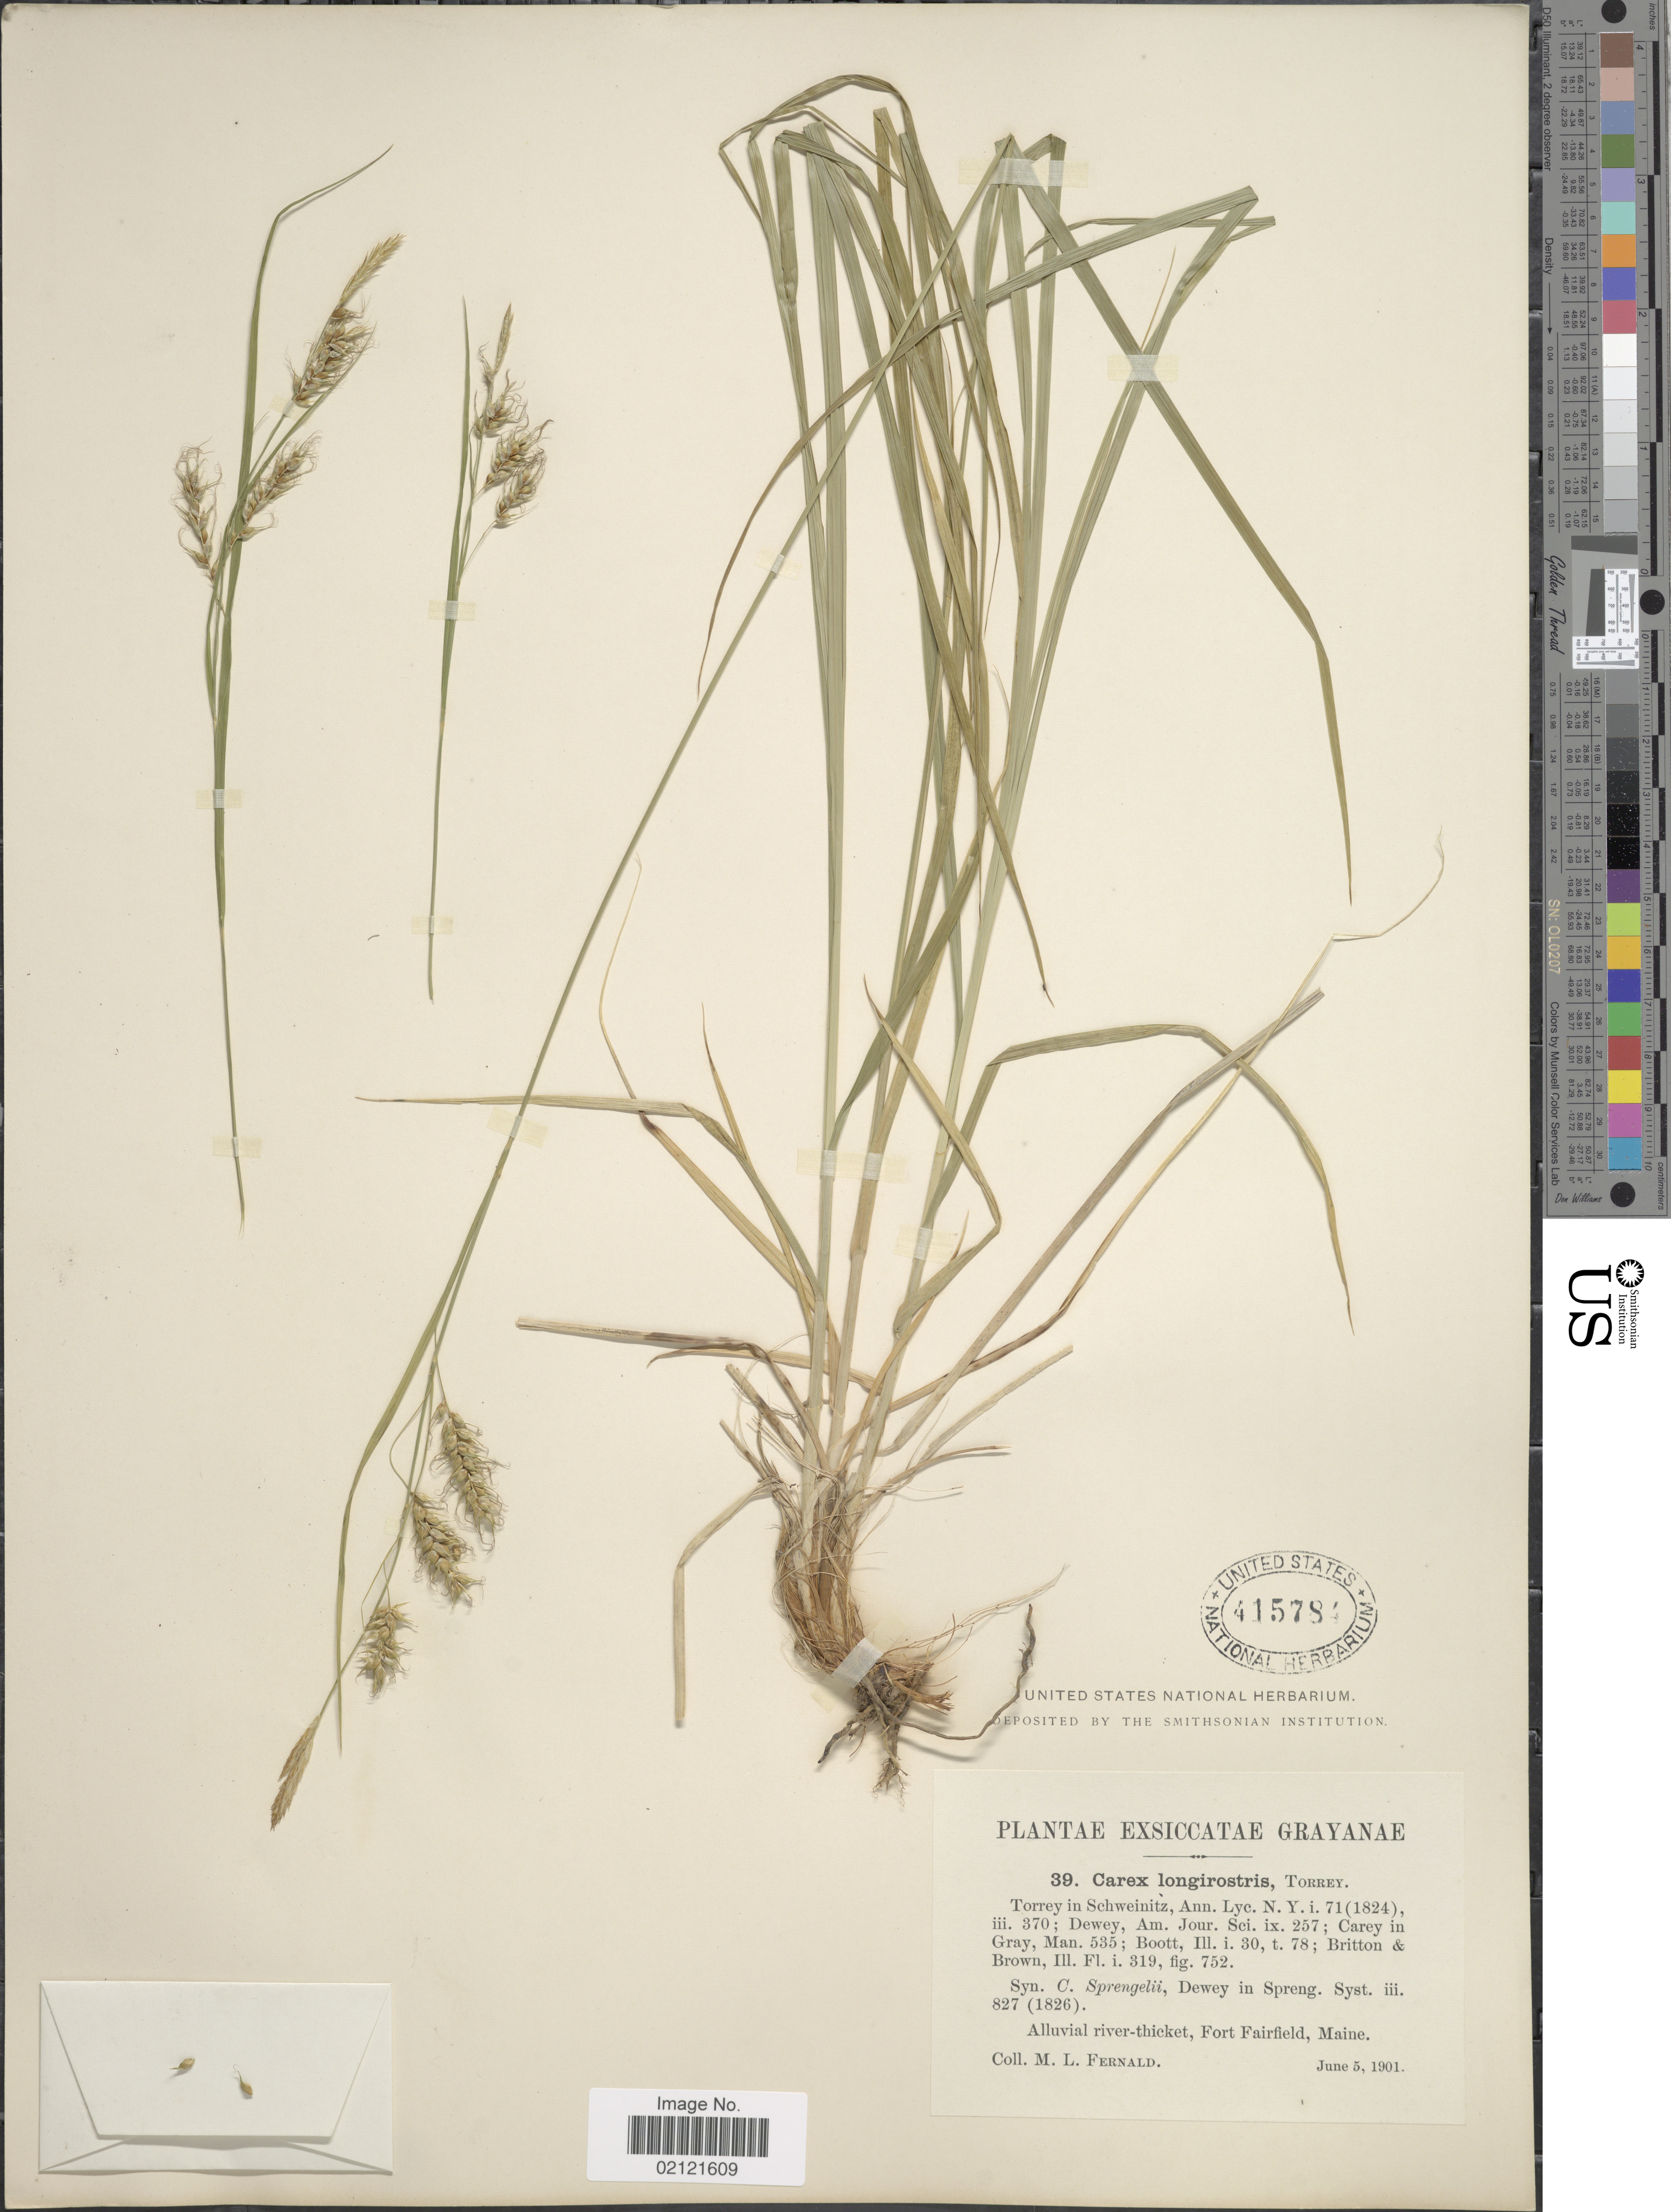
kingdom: Plantae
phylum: Tracheophyta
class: Liliopsida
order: Poales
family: Cyperaceae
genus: Carex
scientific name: Carex sprengelii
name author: Dewey ex Spreng.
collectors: M. L. Fernald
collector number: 39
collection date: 1901-06-05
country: United States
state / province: Maine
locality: Grayanae, Alluvial River Thicket, Fort Fairfield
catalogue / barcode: US 415784